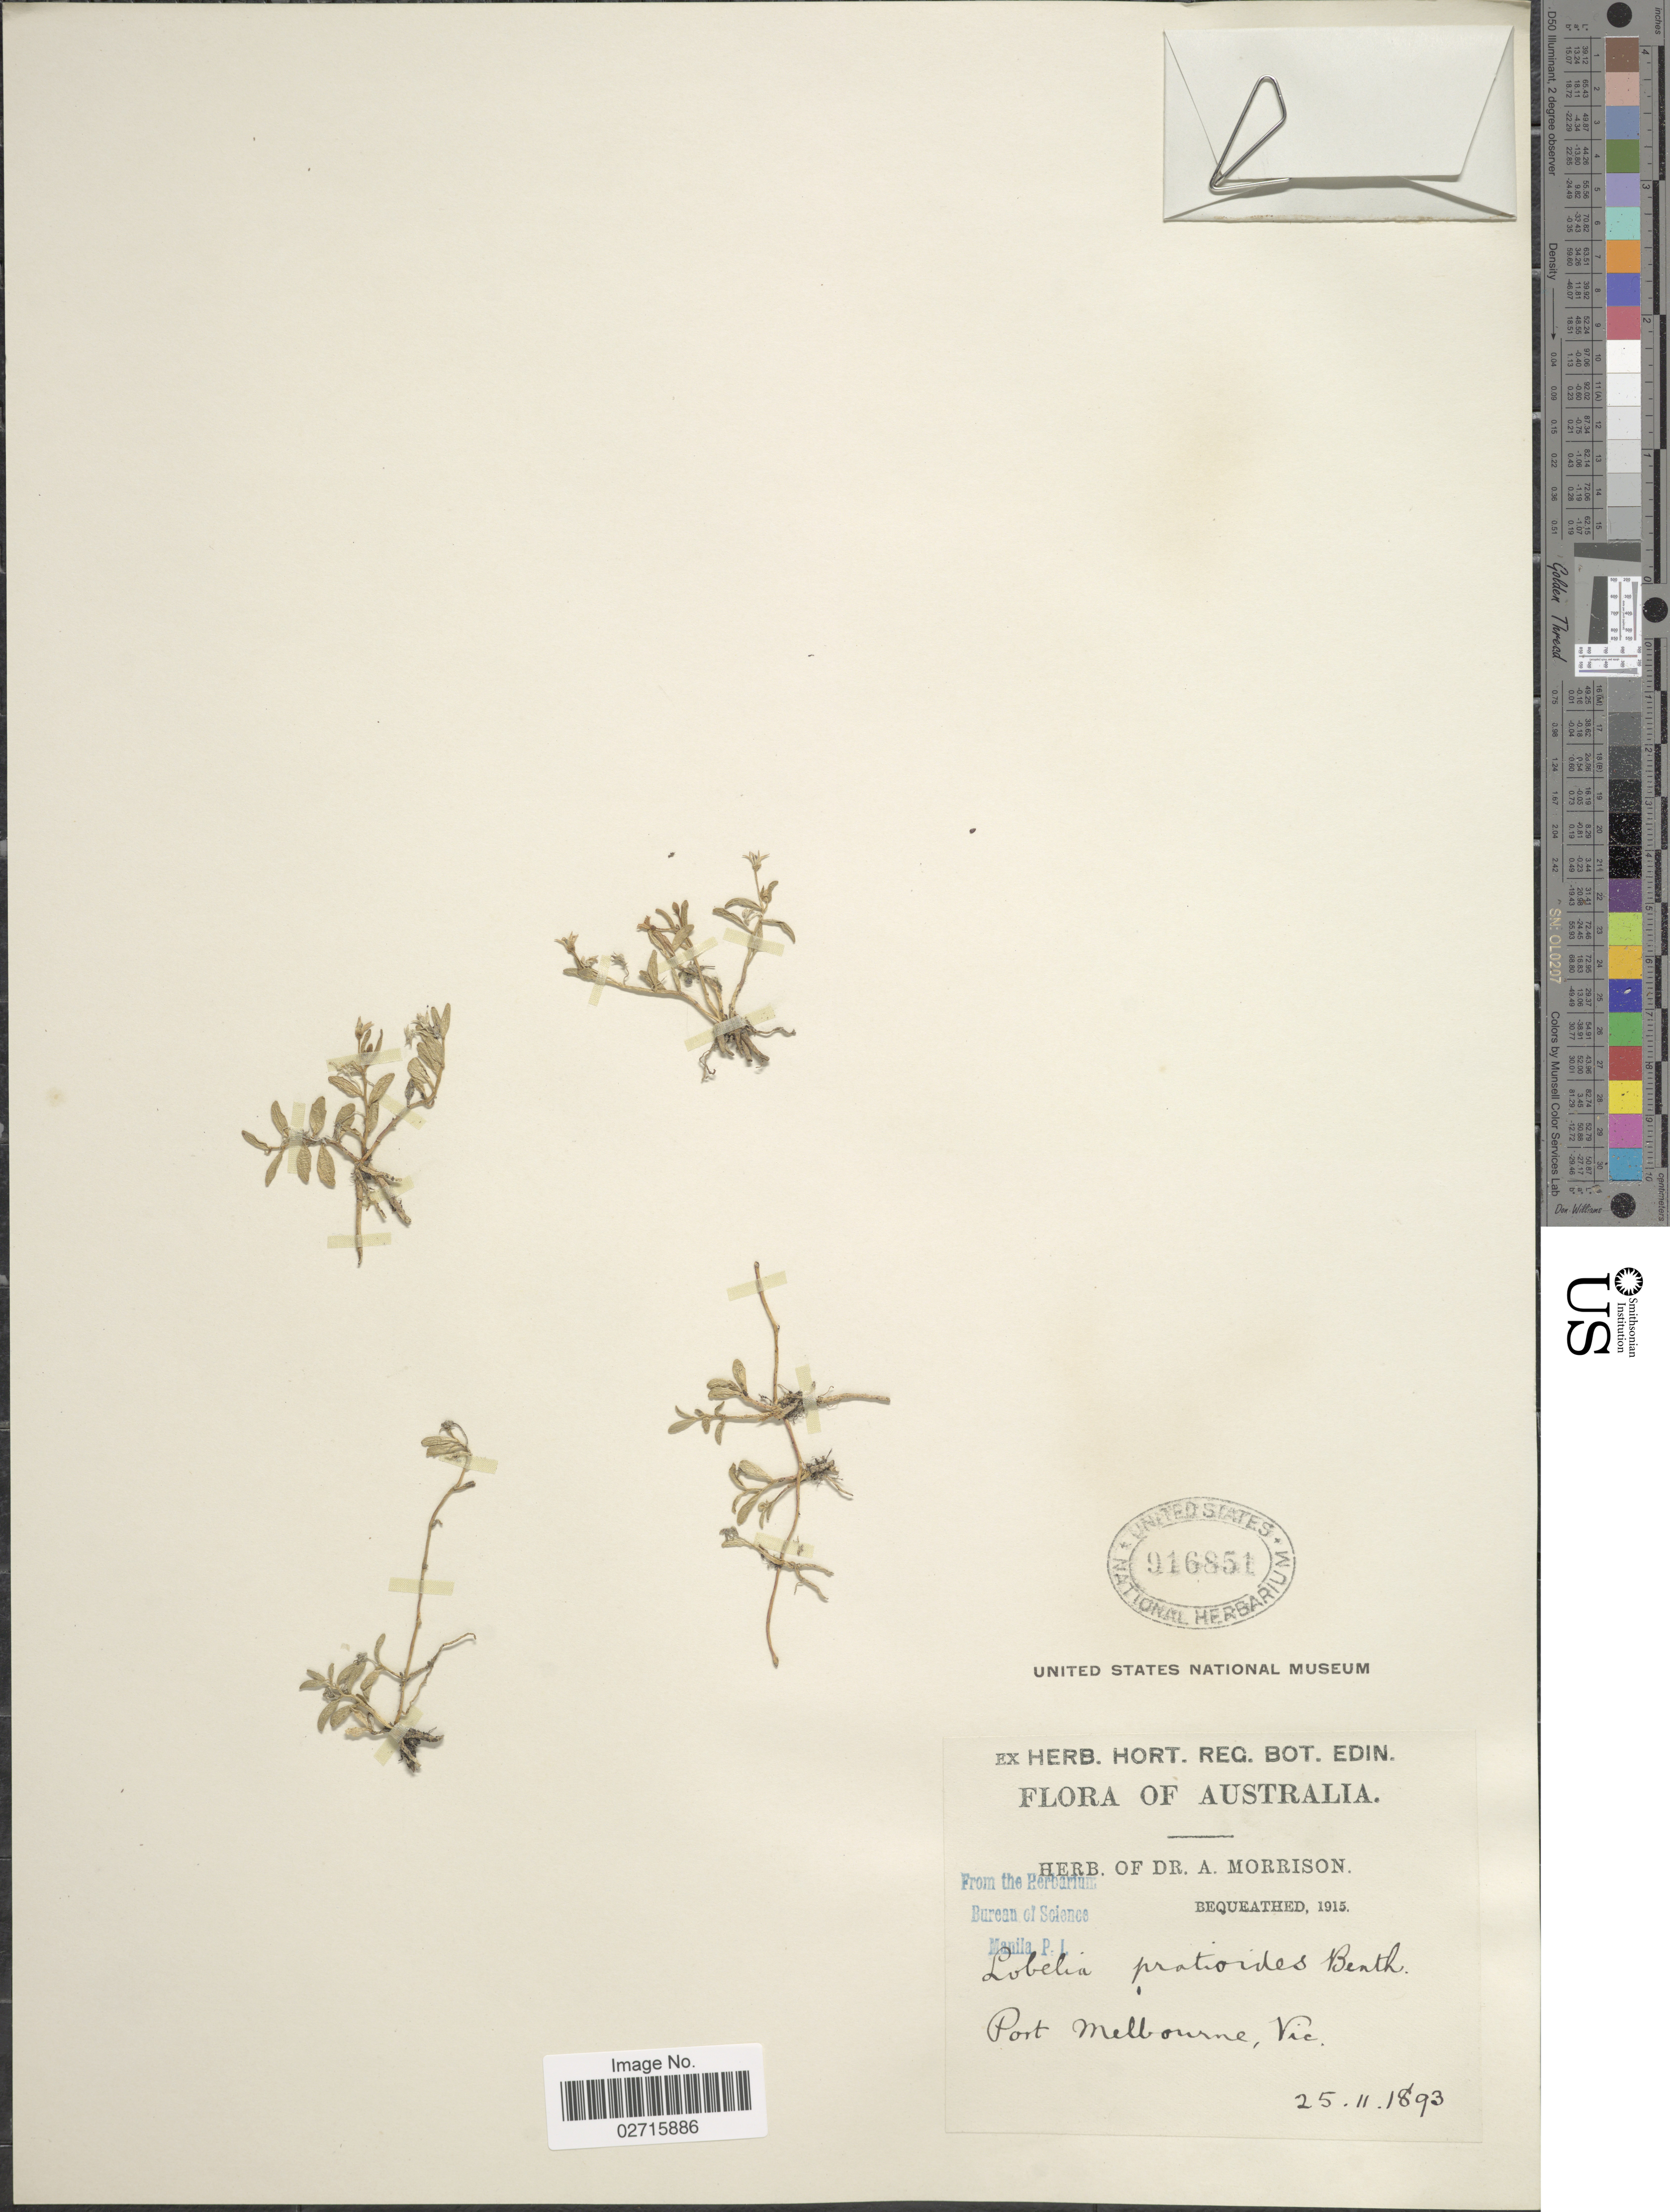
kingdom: Plantae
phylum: Tracheophyta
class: Magnoliopsida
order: Asterales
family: Campanulaceae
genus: Lobelia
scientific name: Lobelia pratioides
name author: Benth.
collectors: ex herb. Dr. A. Morrison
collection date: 1893-11-25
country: Australia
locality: Port Melbourne, Vic.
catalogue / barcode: US 916851